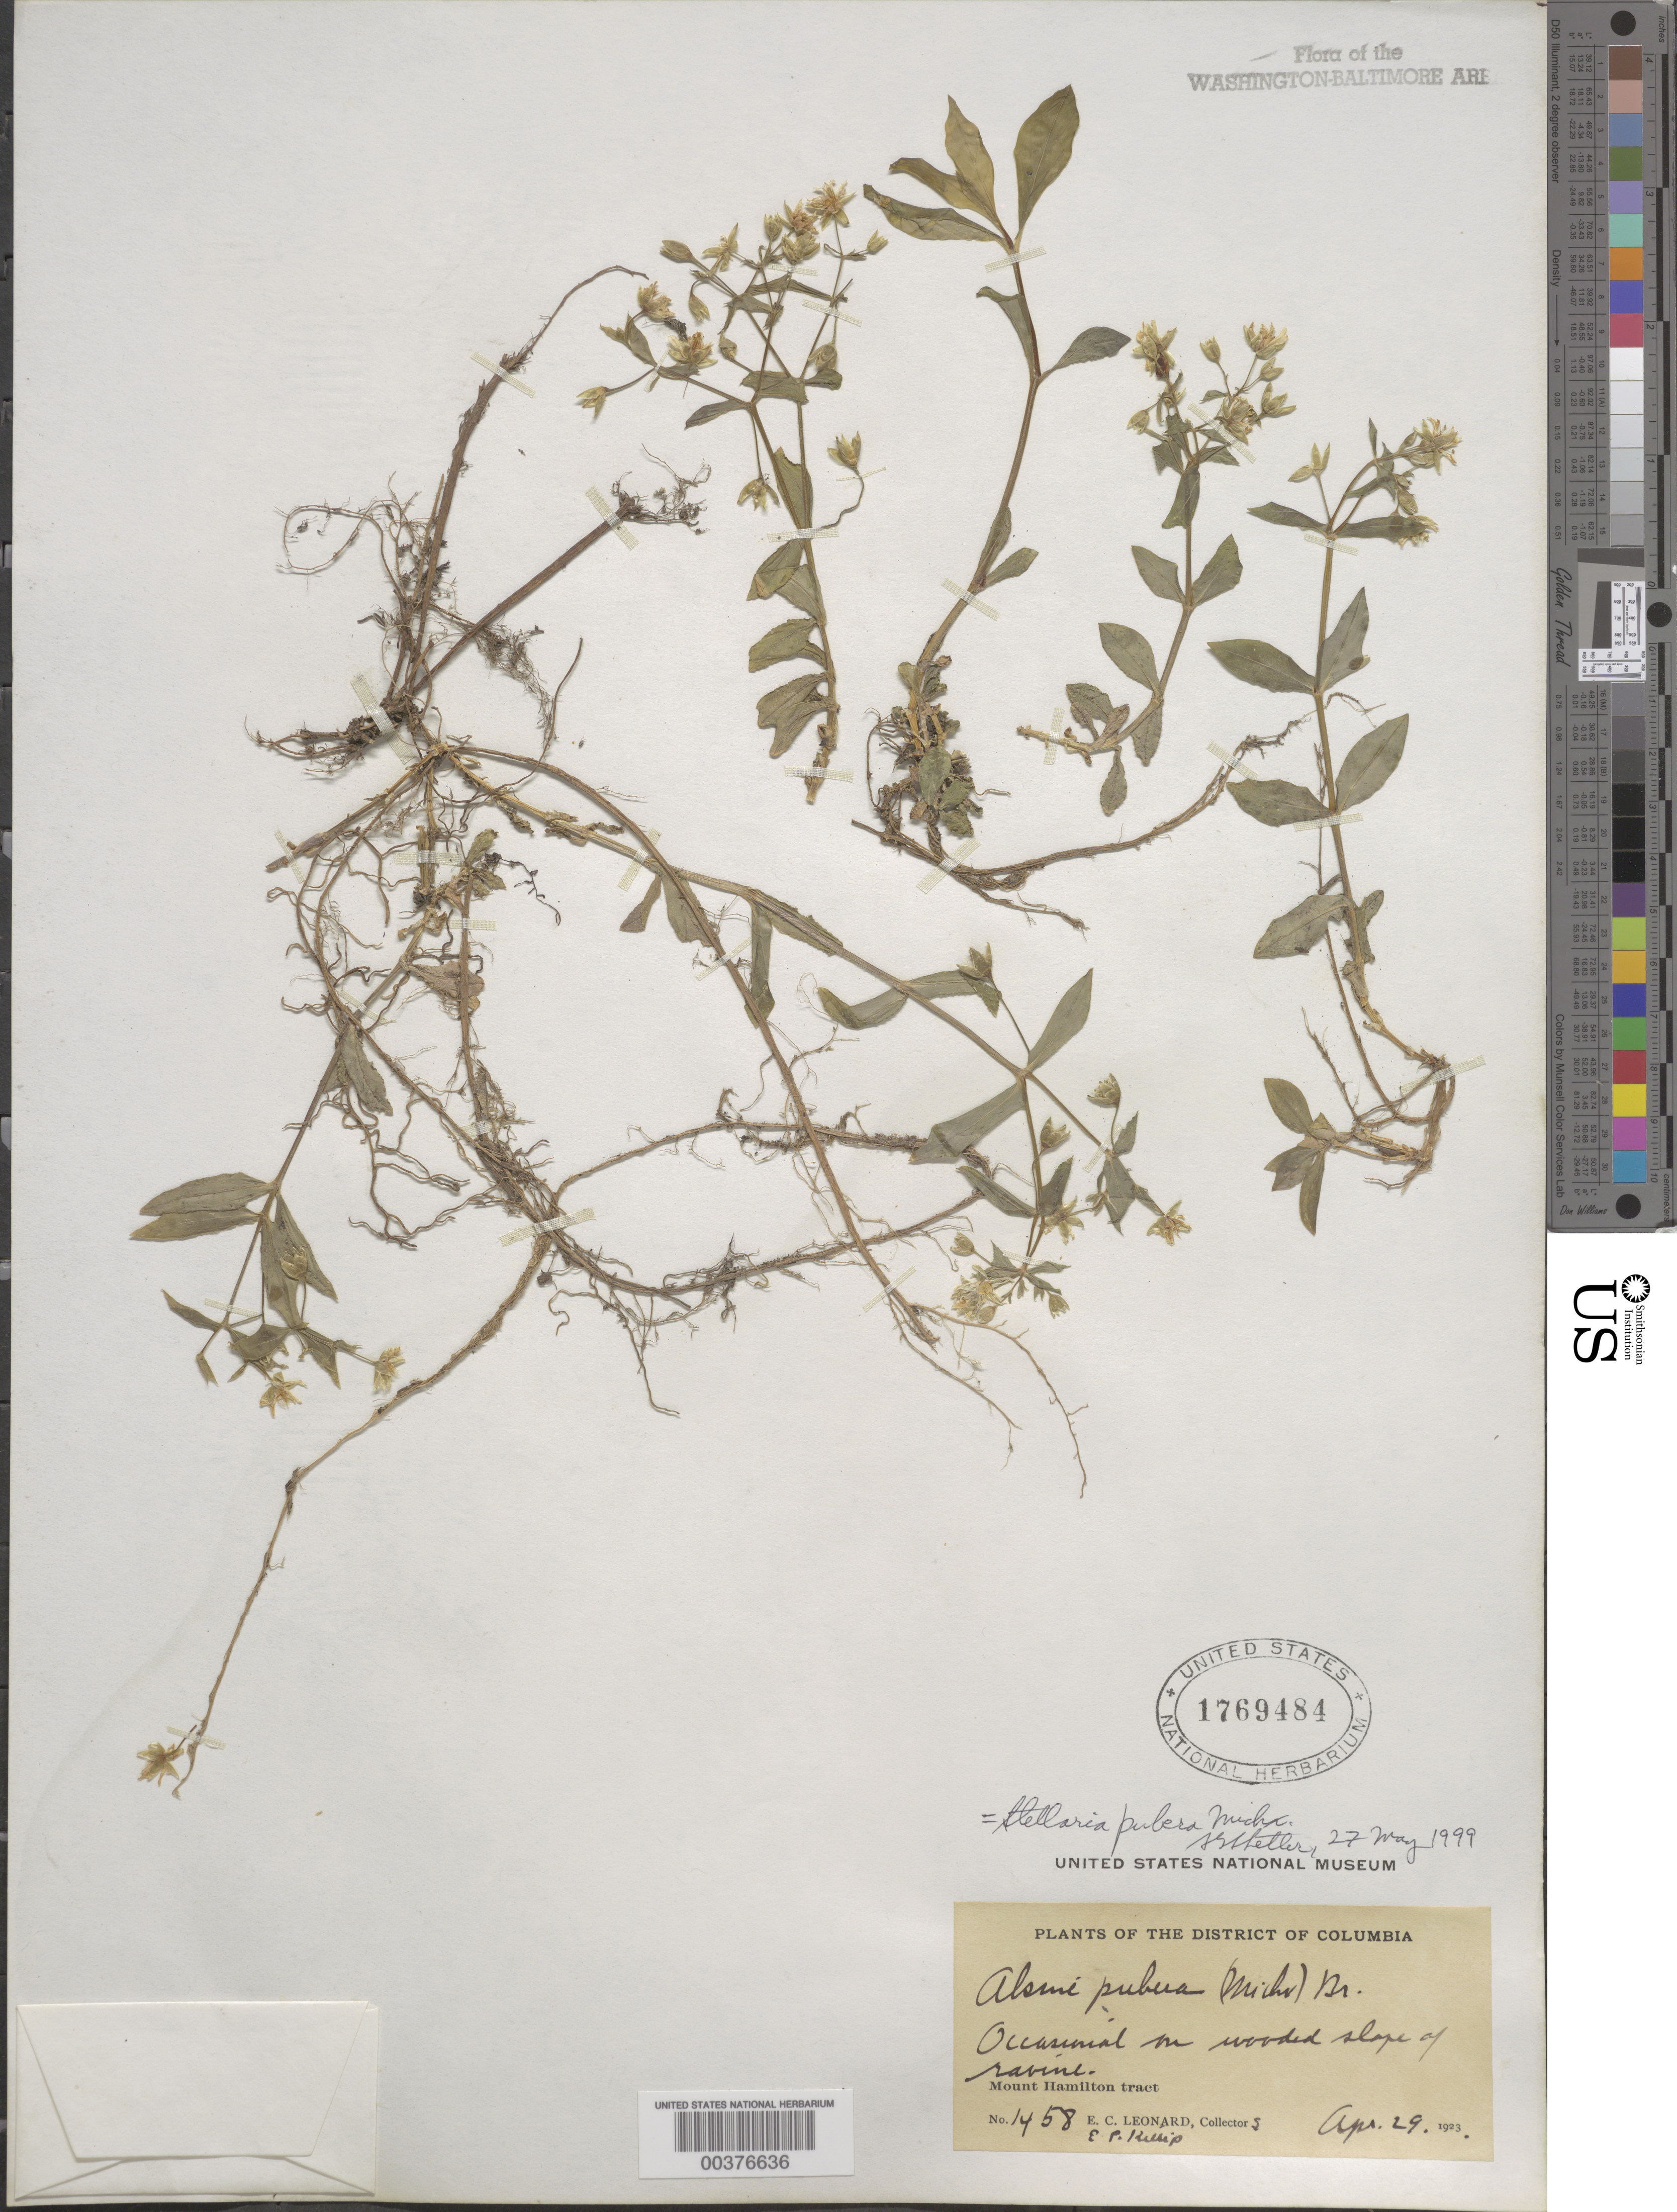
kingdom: Plantae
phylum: Tracheophyta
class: Magnoliopsida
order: Caryophyllales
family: Caryophyllaceae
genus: Stellaria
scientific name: Stellaria pubera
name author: Michx.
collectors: E. C. Leonard & E. P. Killip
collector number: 1458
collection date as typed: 29 Apr 1923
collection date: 1923-04-29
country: United States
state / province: District of Columbia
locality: Mount Hamilton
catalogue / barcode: US 1769484